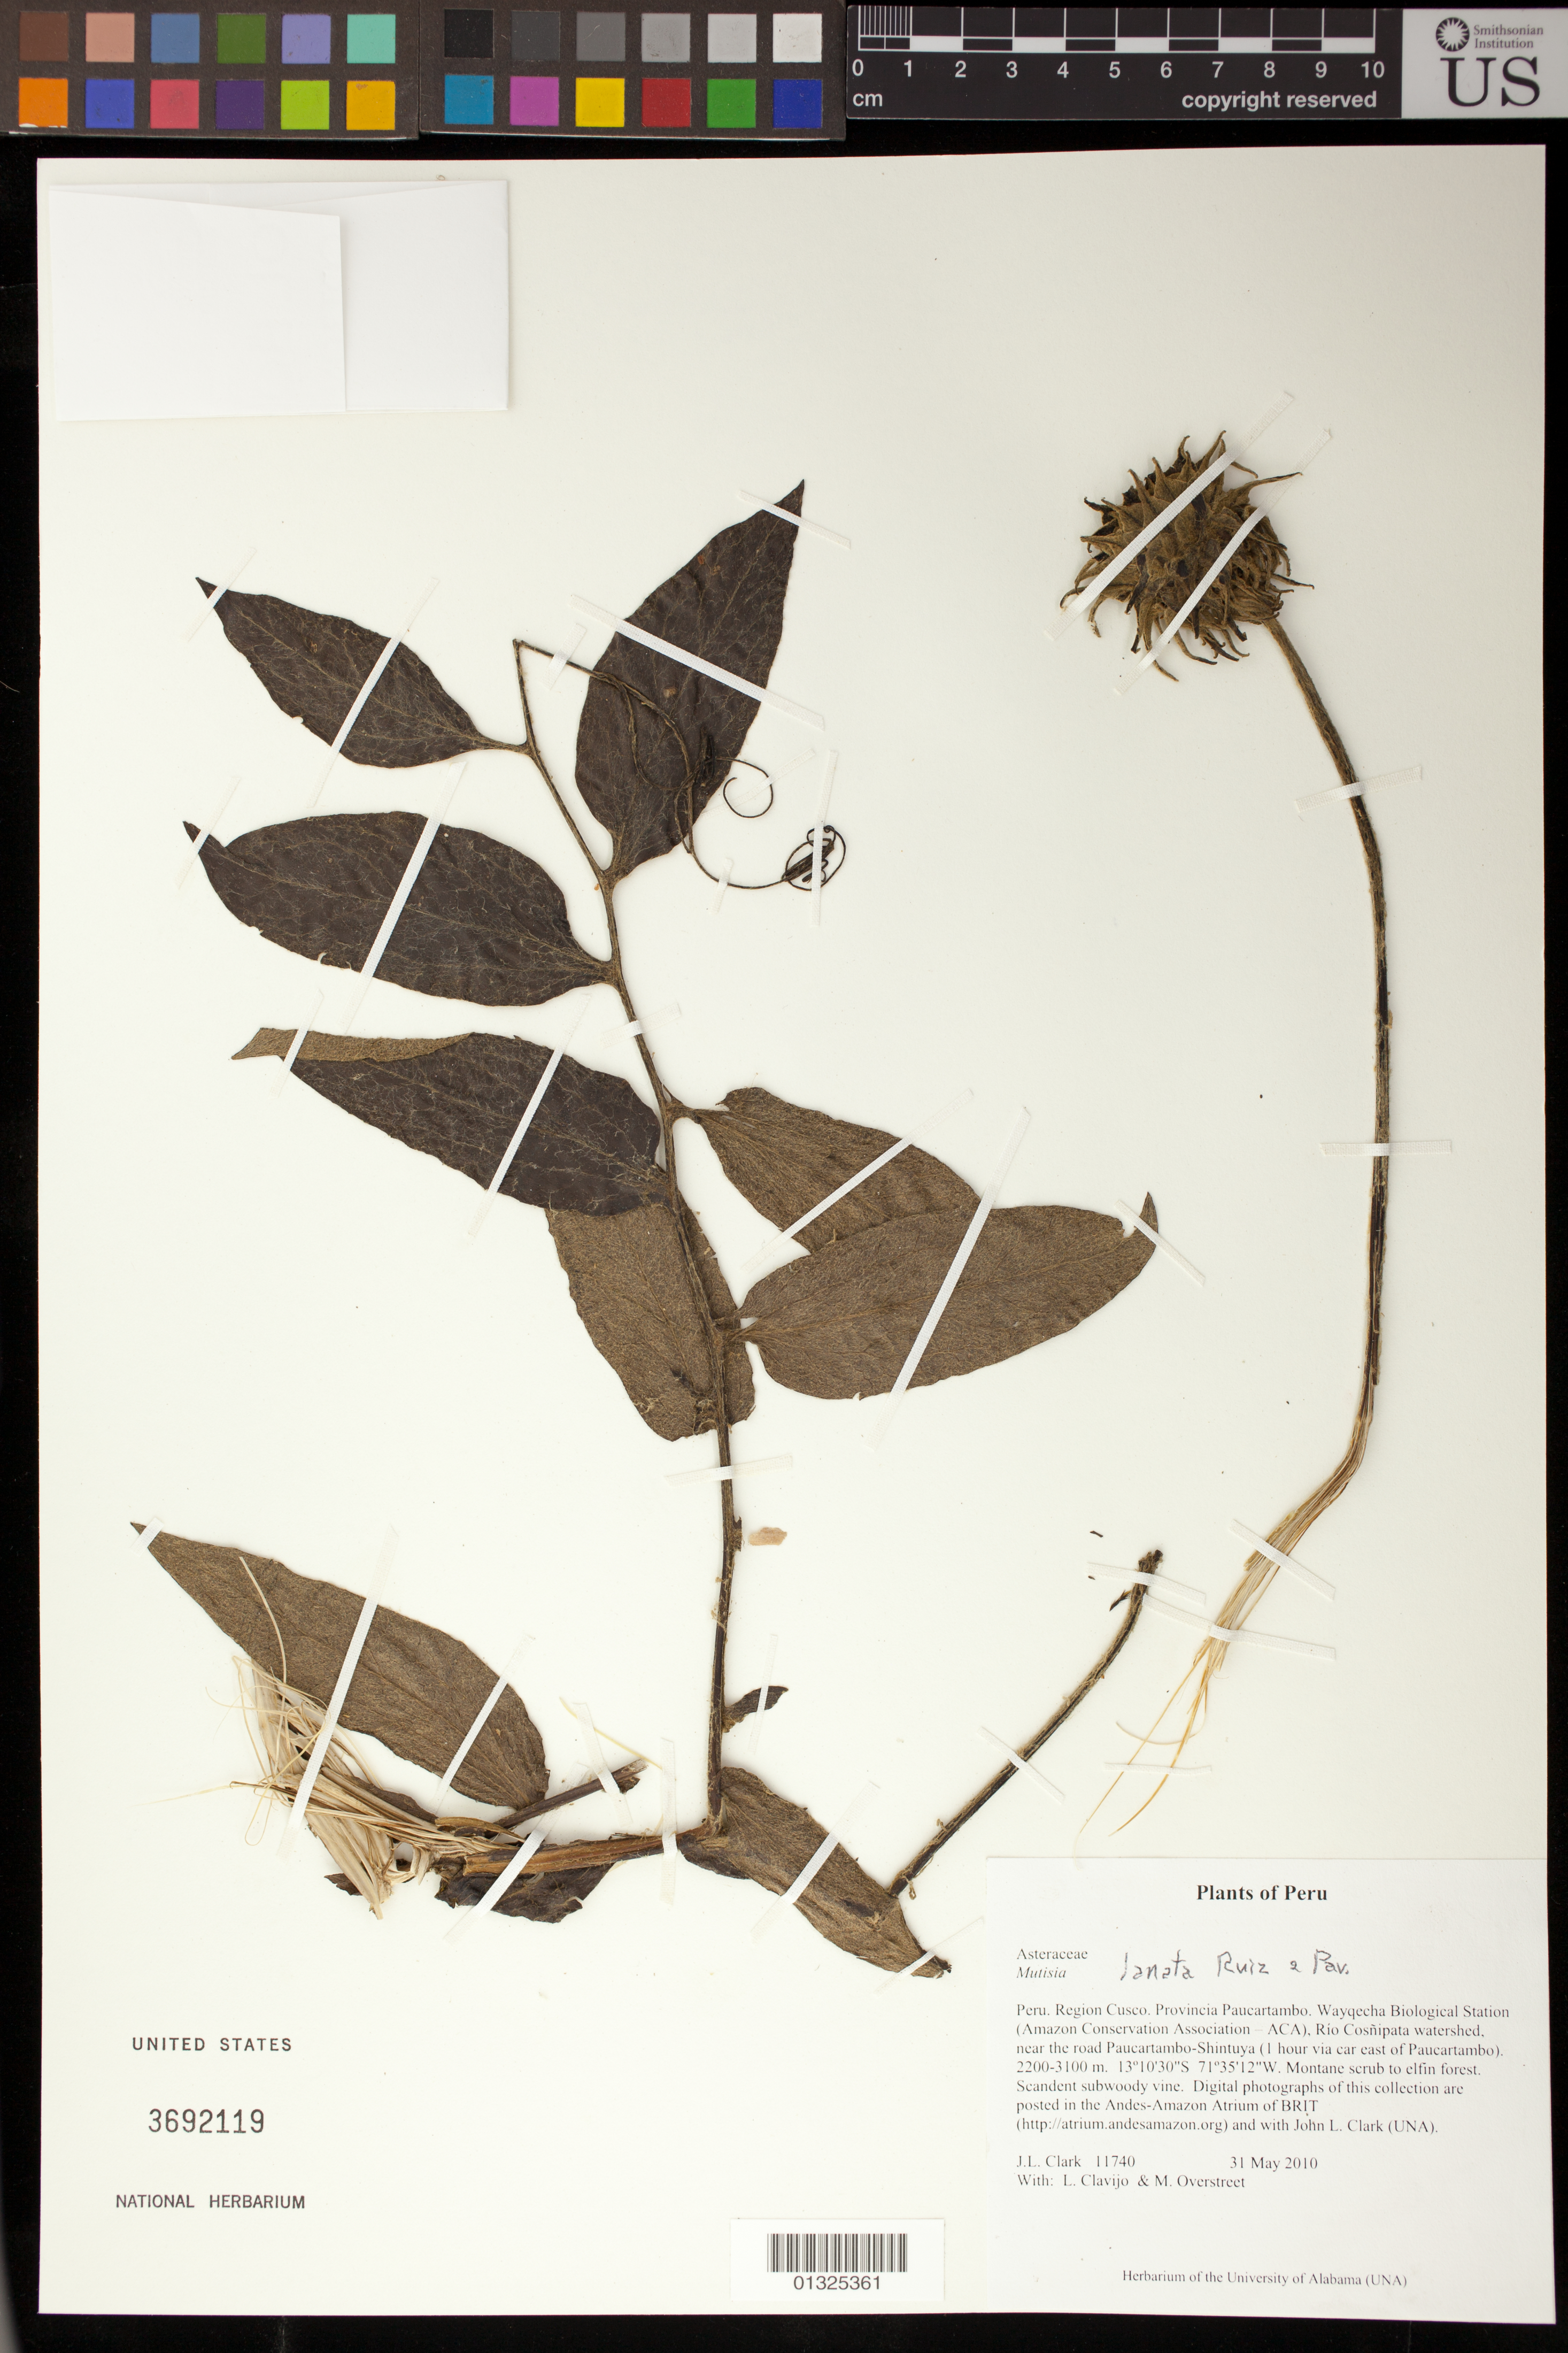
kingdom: Plantae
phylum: Tracheophyta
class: Magnoliopsida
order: Asterales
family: Asteraceae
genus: Mutisia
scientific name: Mutisia lanata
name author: Ruiz & Pav.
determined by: Robinson, Harold E., (US)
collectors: J. L. Clark, L. Clavijo & M. Overstreet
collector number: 11740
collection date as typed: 31 May 2010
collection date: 2010-05-31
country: Peru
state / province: Cusco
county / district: Paucartambo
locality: Wayqecha Biological Station (Amazon Conservation Association - ACA), Rio Cosnipata watershed, near the road Paucartambo-Shintuya (1 hr via car E of Paucartambo)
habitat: Montane scrub to elfin forest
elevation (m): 2200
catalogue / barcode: US 3692119